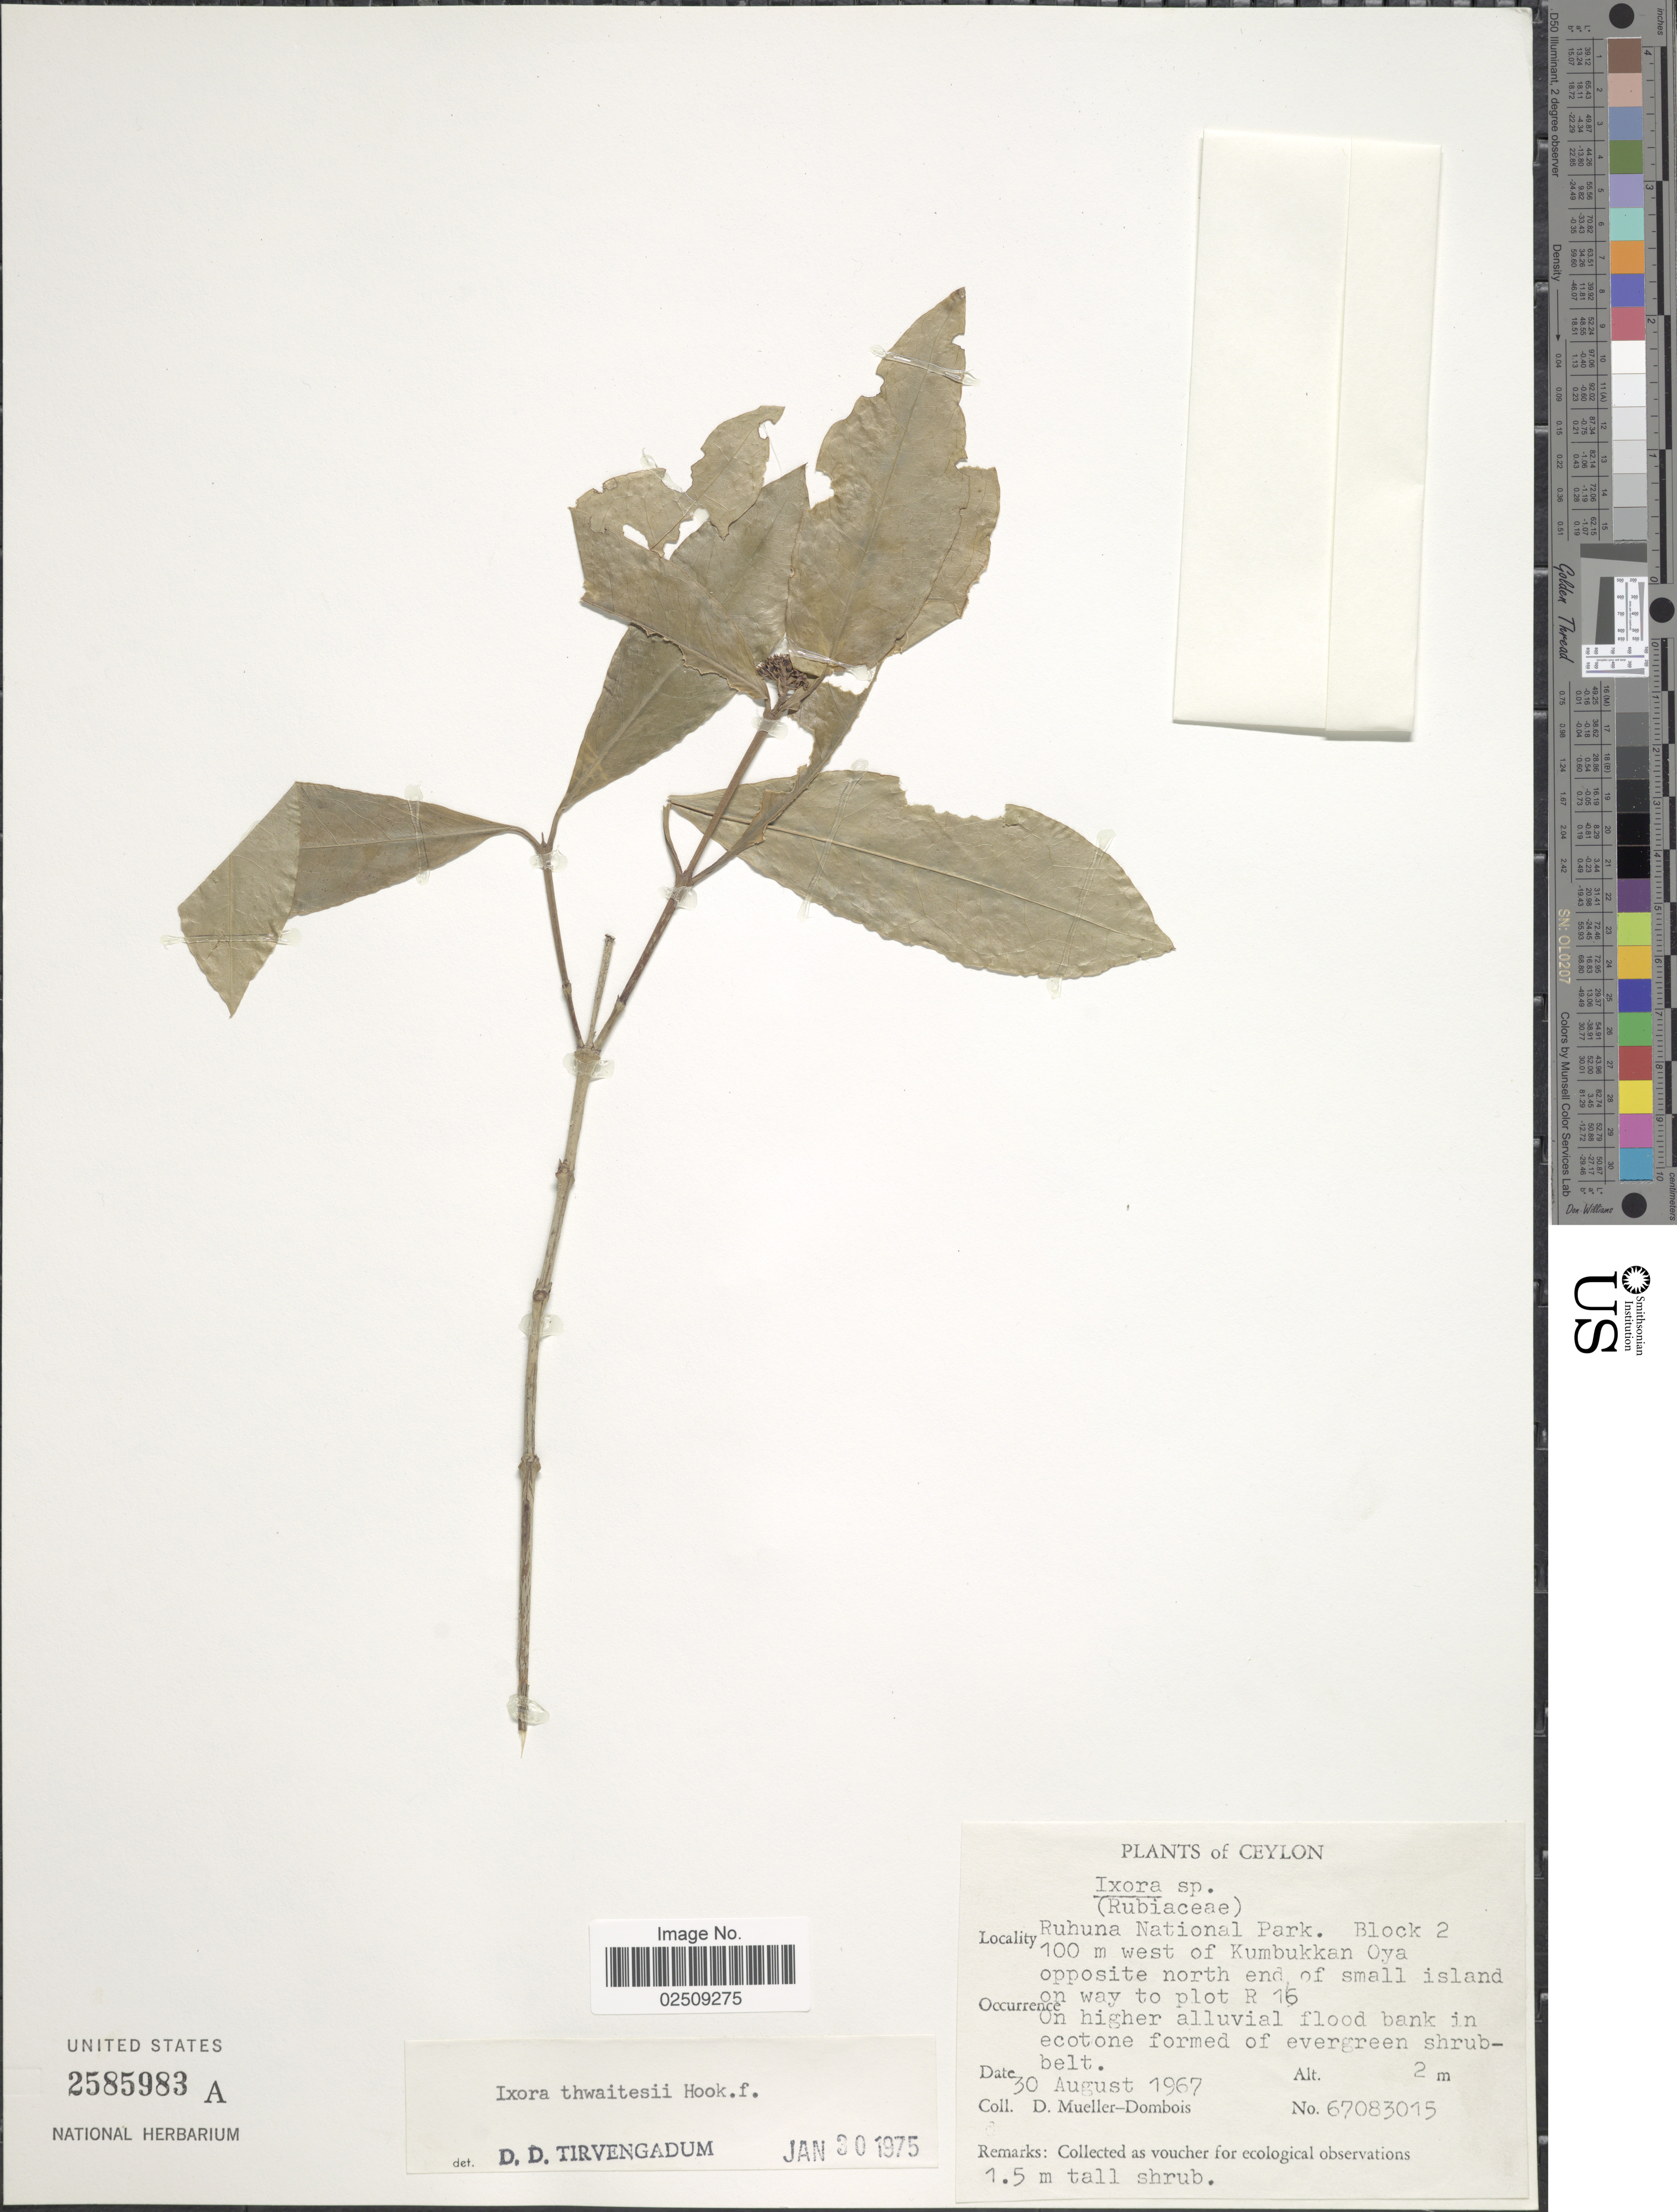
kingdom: Plantae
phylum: Tracheophyta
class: Magnoliopsida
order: Gentianales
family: Rubiaceae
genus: Ixora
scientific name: Ixora thwaitesii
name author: Hook. f.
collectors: D. Mueller-Dombois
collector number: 67083015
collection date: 1967-08-30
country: Sri Lanka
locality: Ceylon. Ruhuna National Park. Block 2 100 m west of Kumbukkan Oya opposite north end of small island on way to plot R16.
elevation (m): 2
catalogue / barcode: US 2585983A